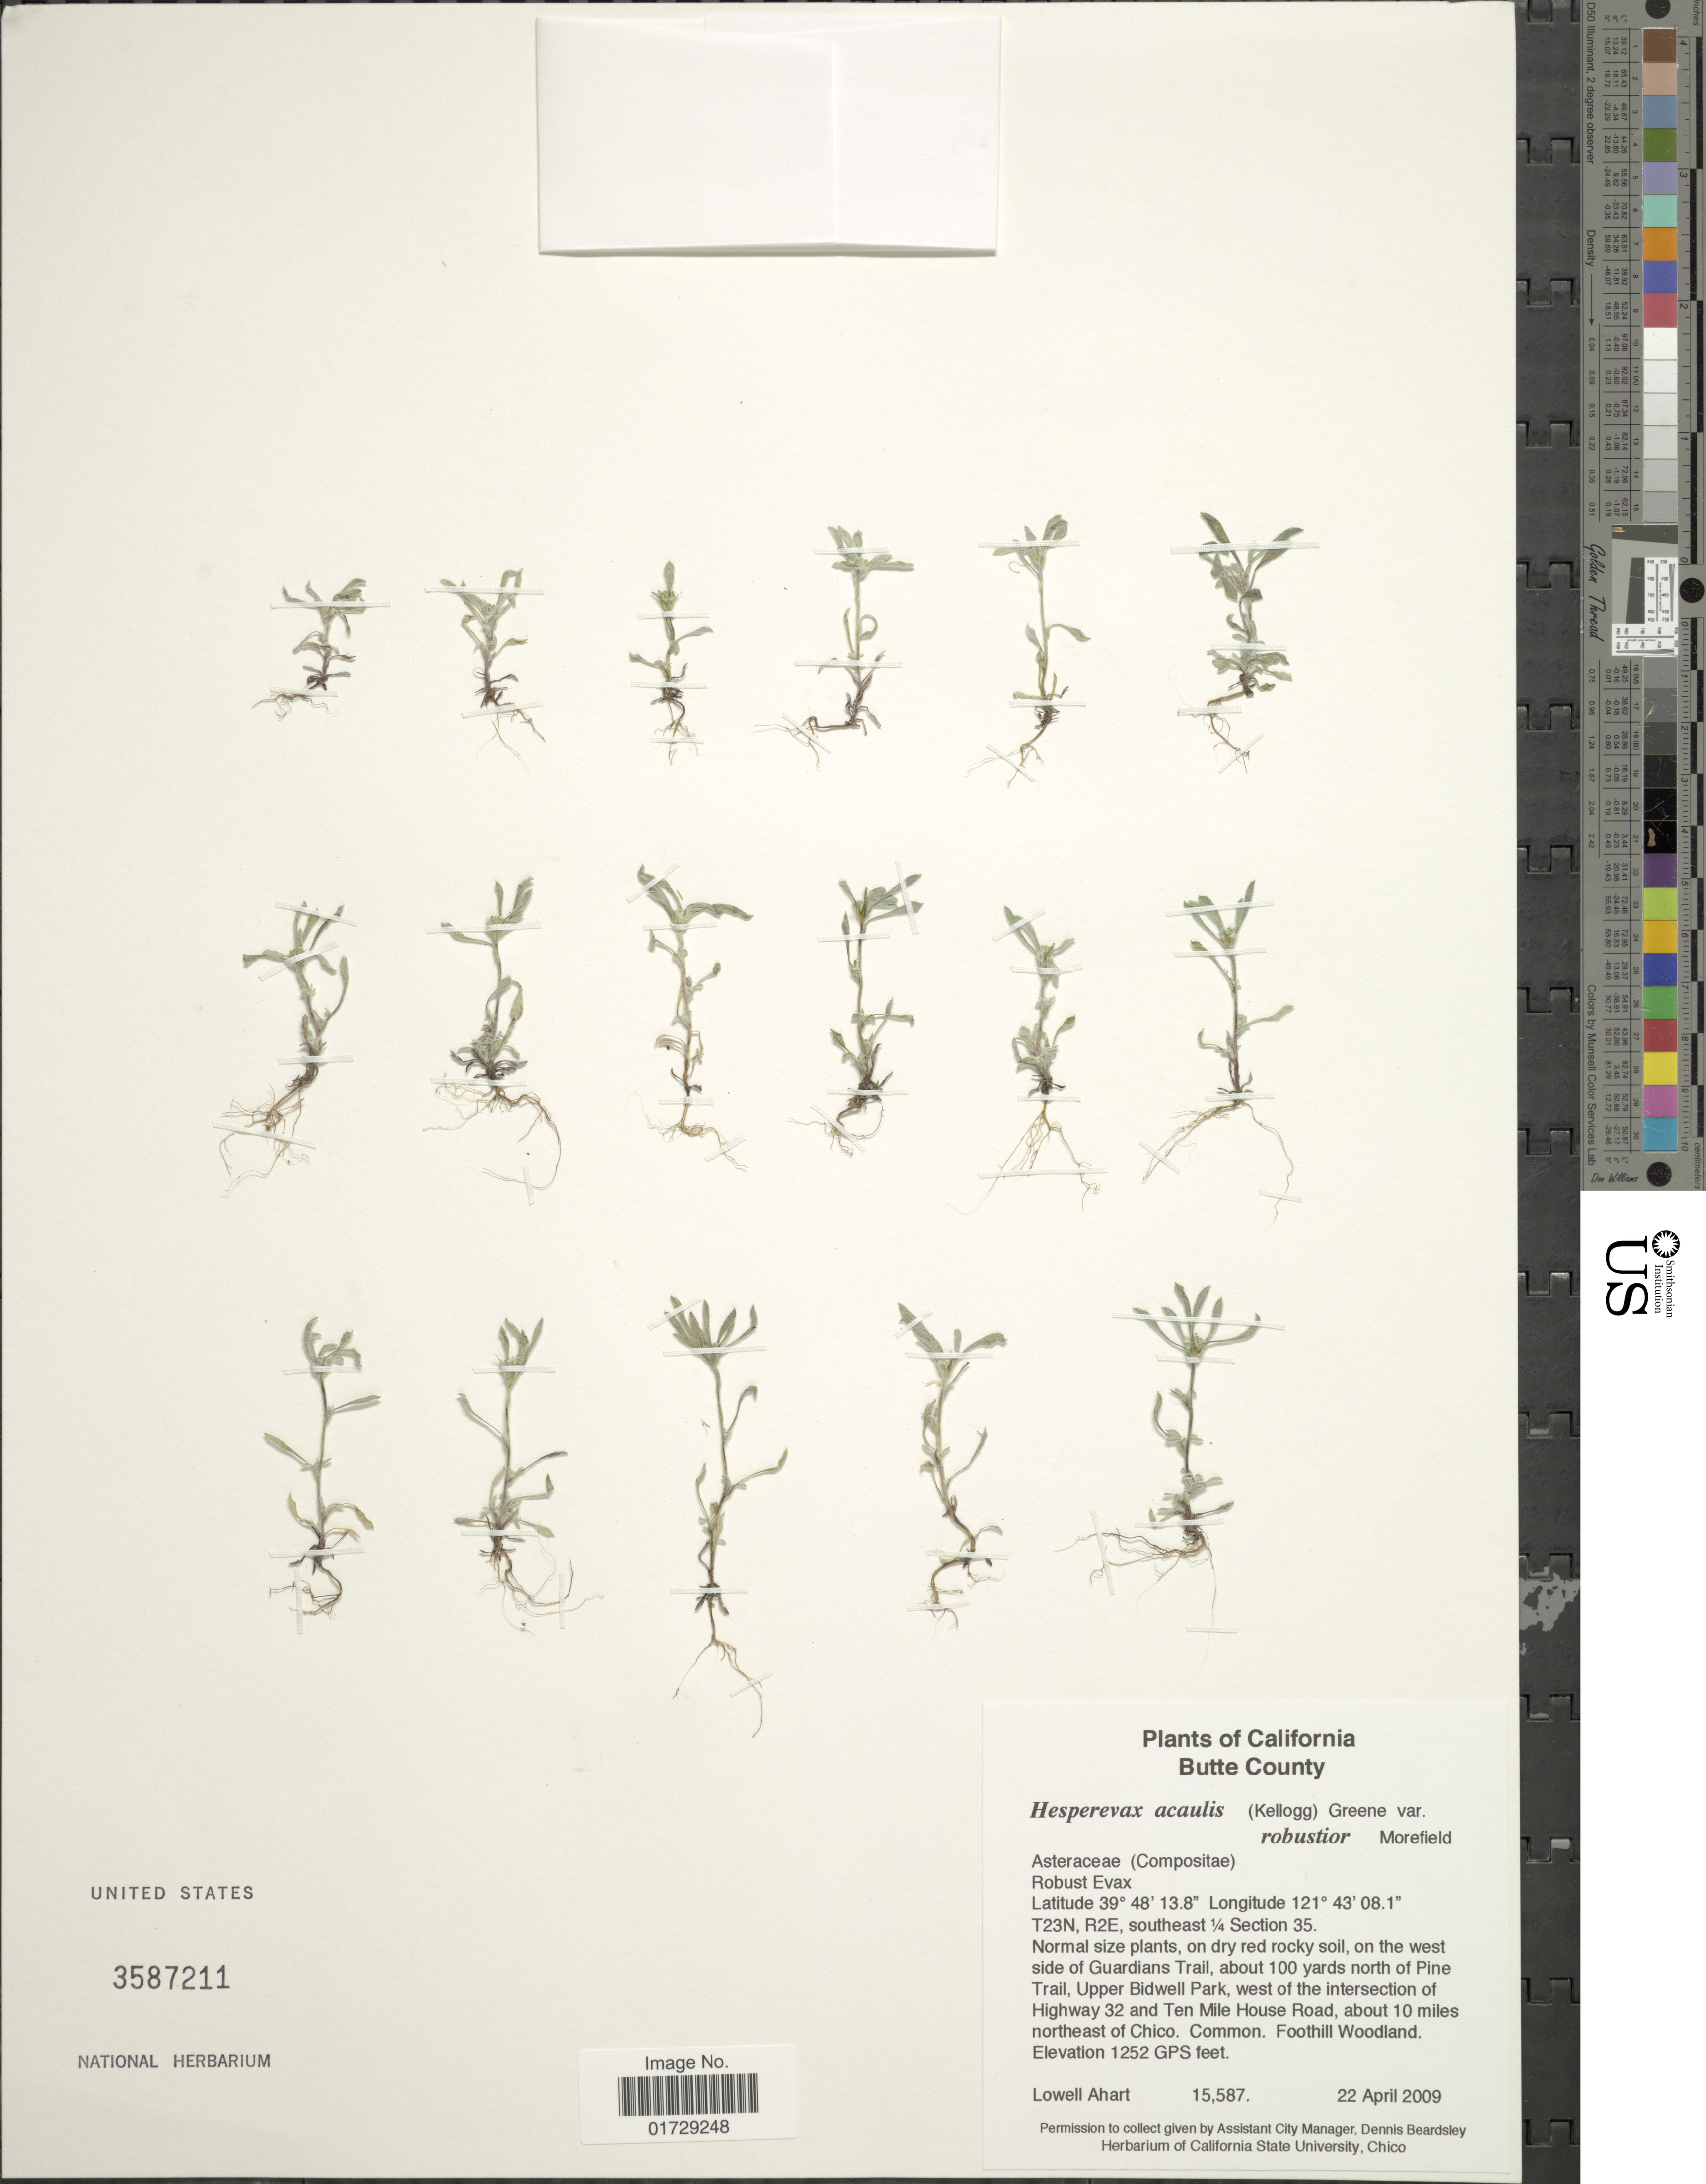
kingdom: Plantae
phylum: Tracheophyta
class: Magnoliopsida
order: Asterales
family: Asteraceae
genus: Hesperevax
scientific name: Hesperevax caulescens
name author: (Benth.) A. Gray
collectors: L. Ahart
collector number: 15587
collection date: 2009-04-22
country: United States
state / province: California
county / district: Butte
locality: Butte Country, T23N, R2E, southeast ¼ Section 35. on the west side of Guardians Trail, about 100 yards north of Pine Trail, Upper Bodwell Park, west of the intersection of Highway 32 and Ten Mile House Road, about 10 miles northeast of Chico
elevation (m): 382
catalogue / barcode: US 3587211